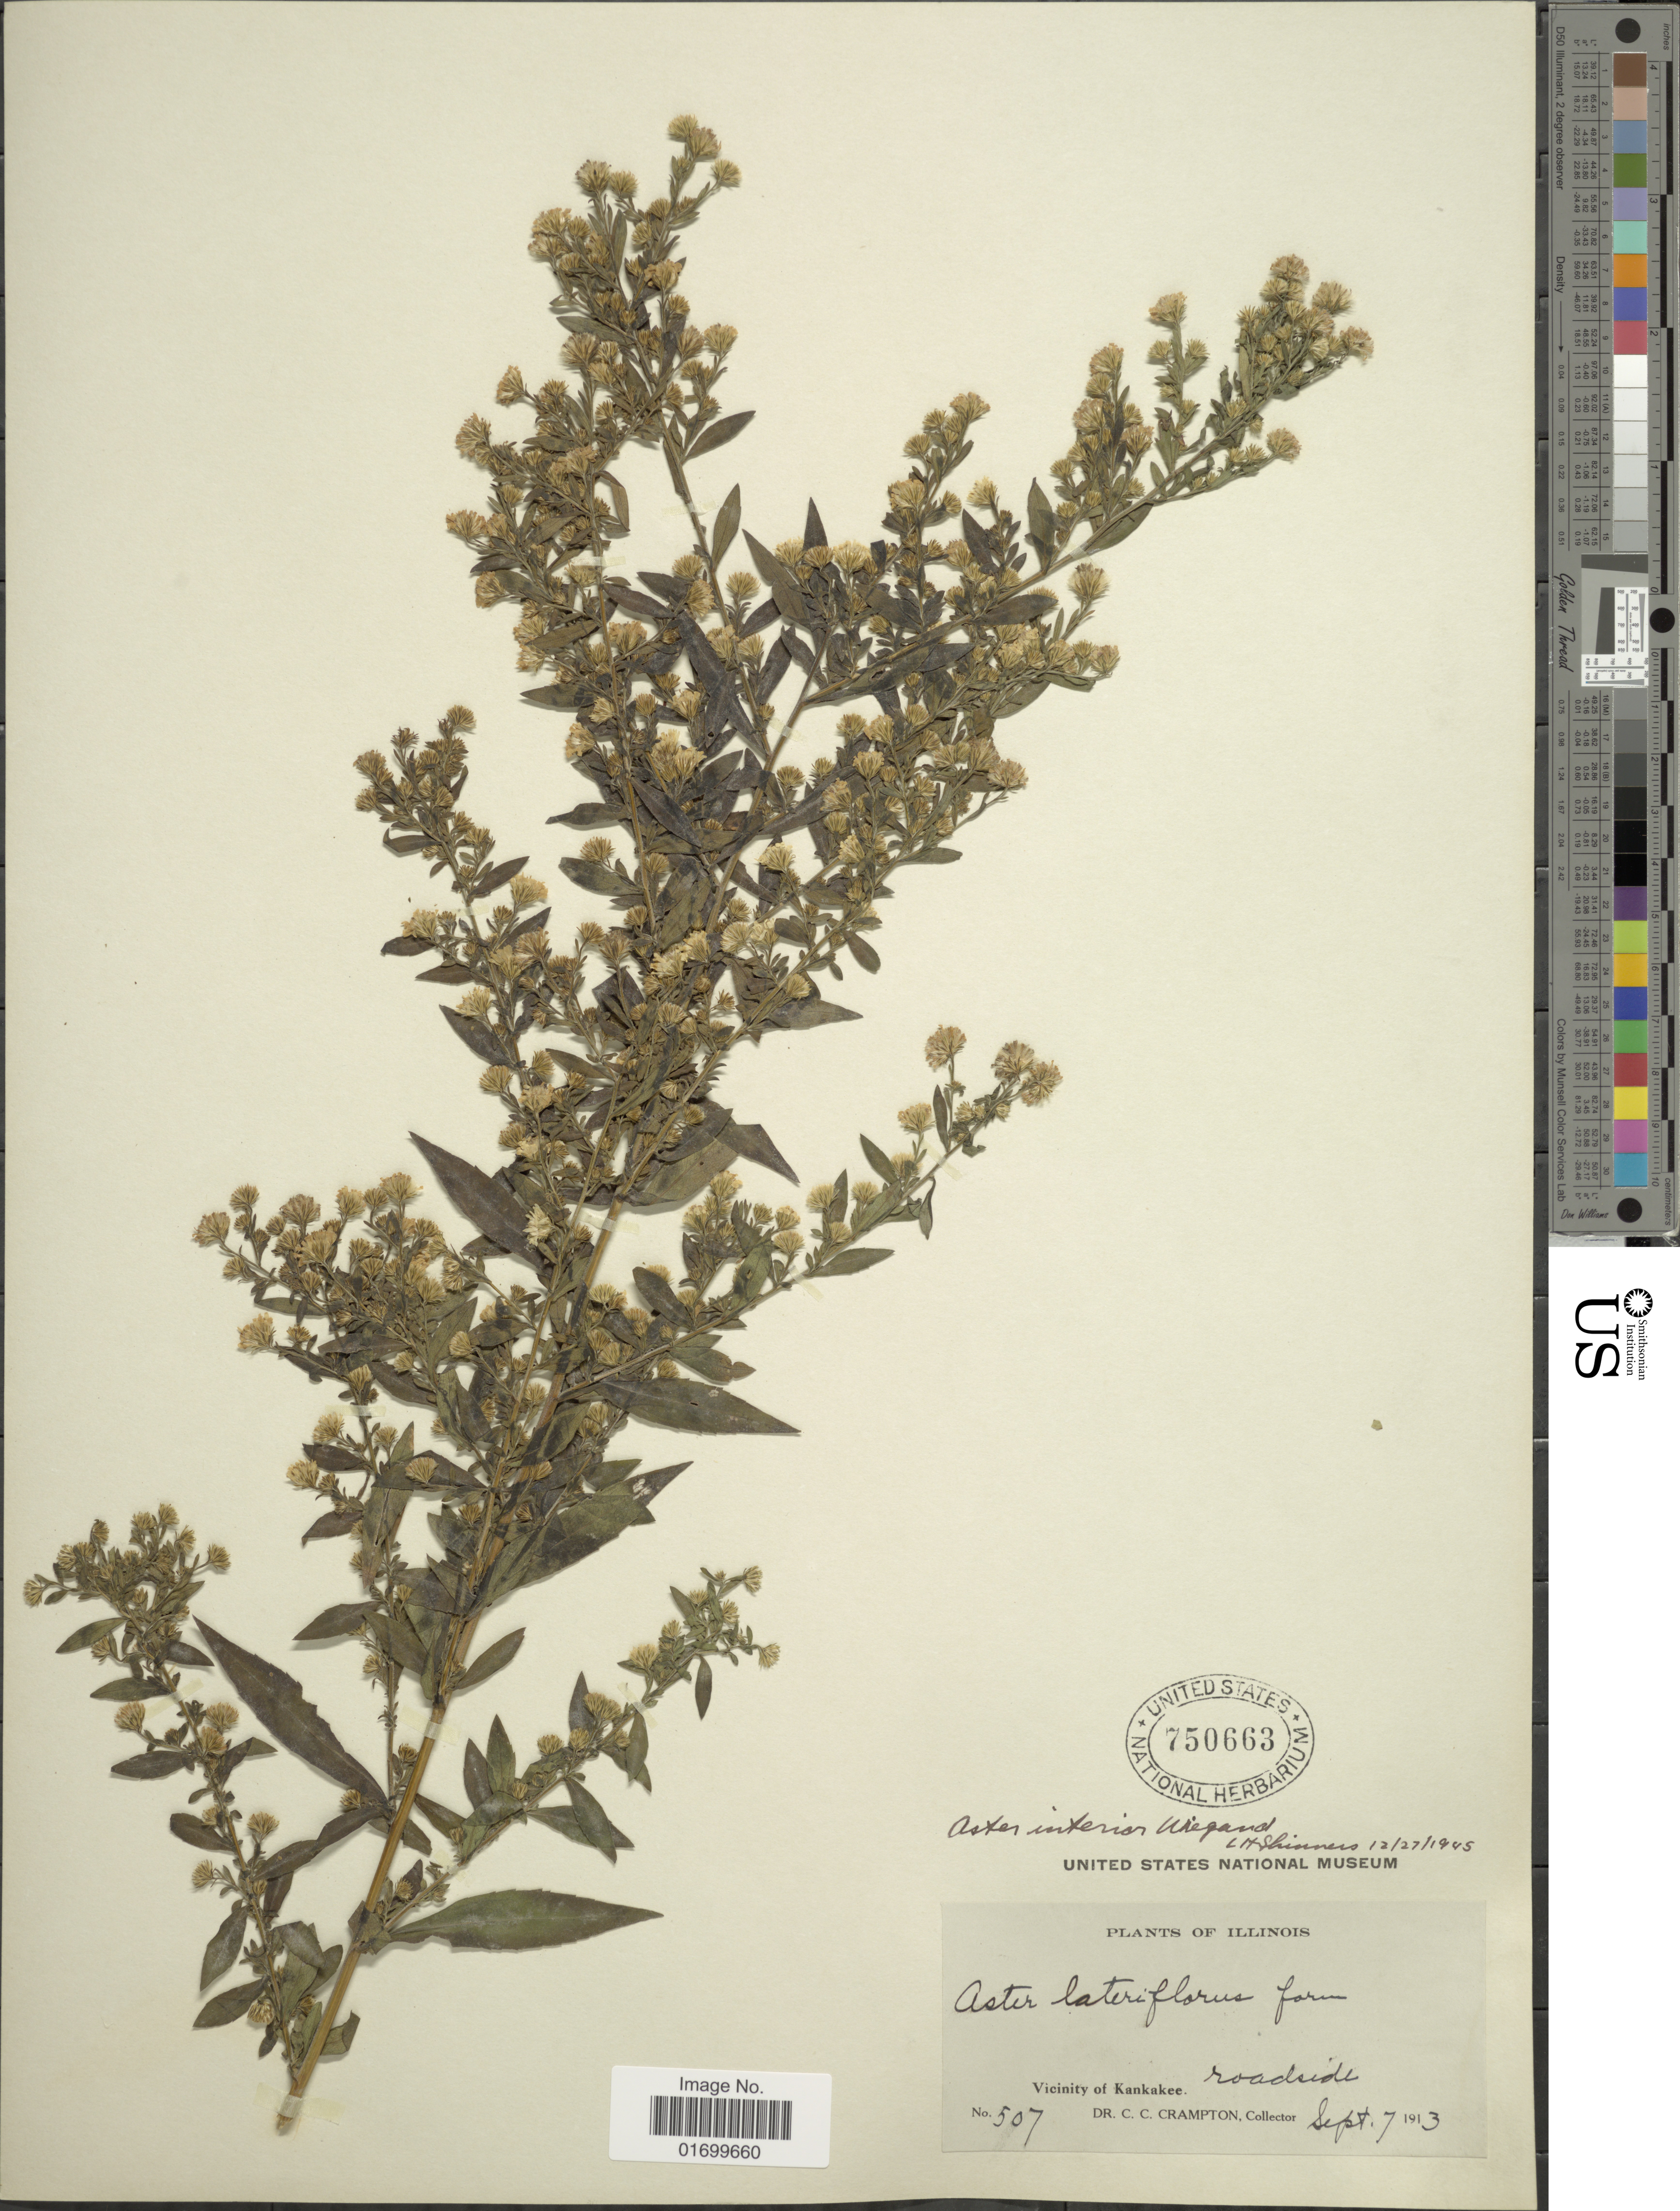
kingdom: Plantae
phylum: Tracheophyta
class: Magnoliopsida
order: Asterales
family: Asteraceae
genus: Symphyotrichum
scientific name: Symphyotrichum lanceolatum var. interior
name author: (Weigand) G.L. Nesom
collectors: C. Crampton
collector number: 507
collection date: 1913-09-07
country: United States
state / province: Illinois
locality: Vicinity of Kankakee, roadside.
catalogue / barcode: US 750663